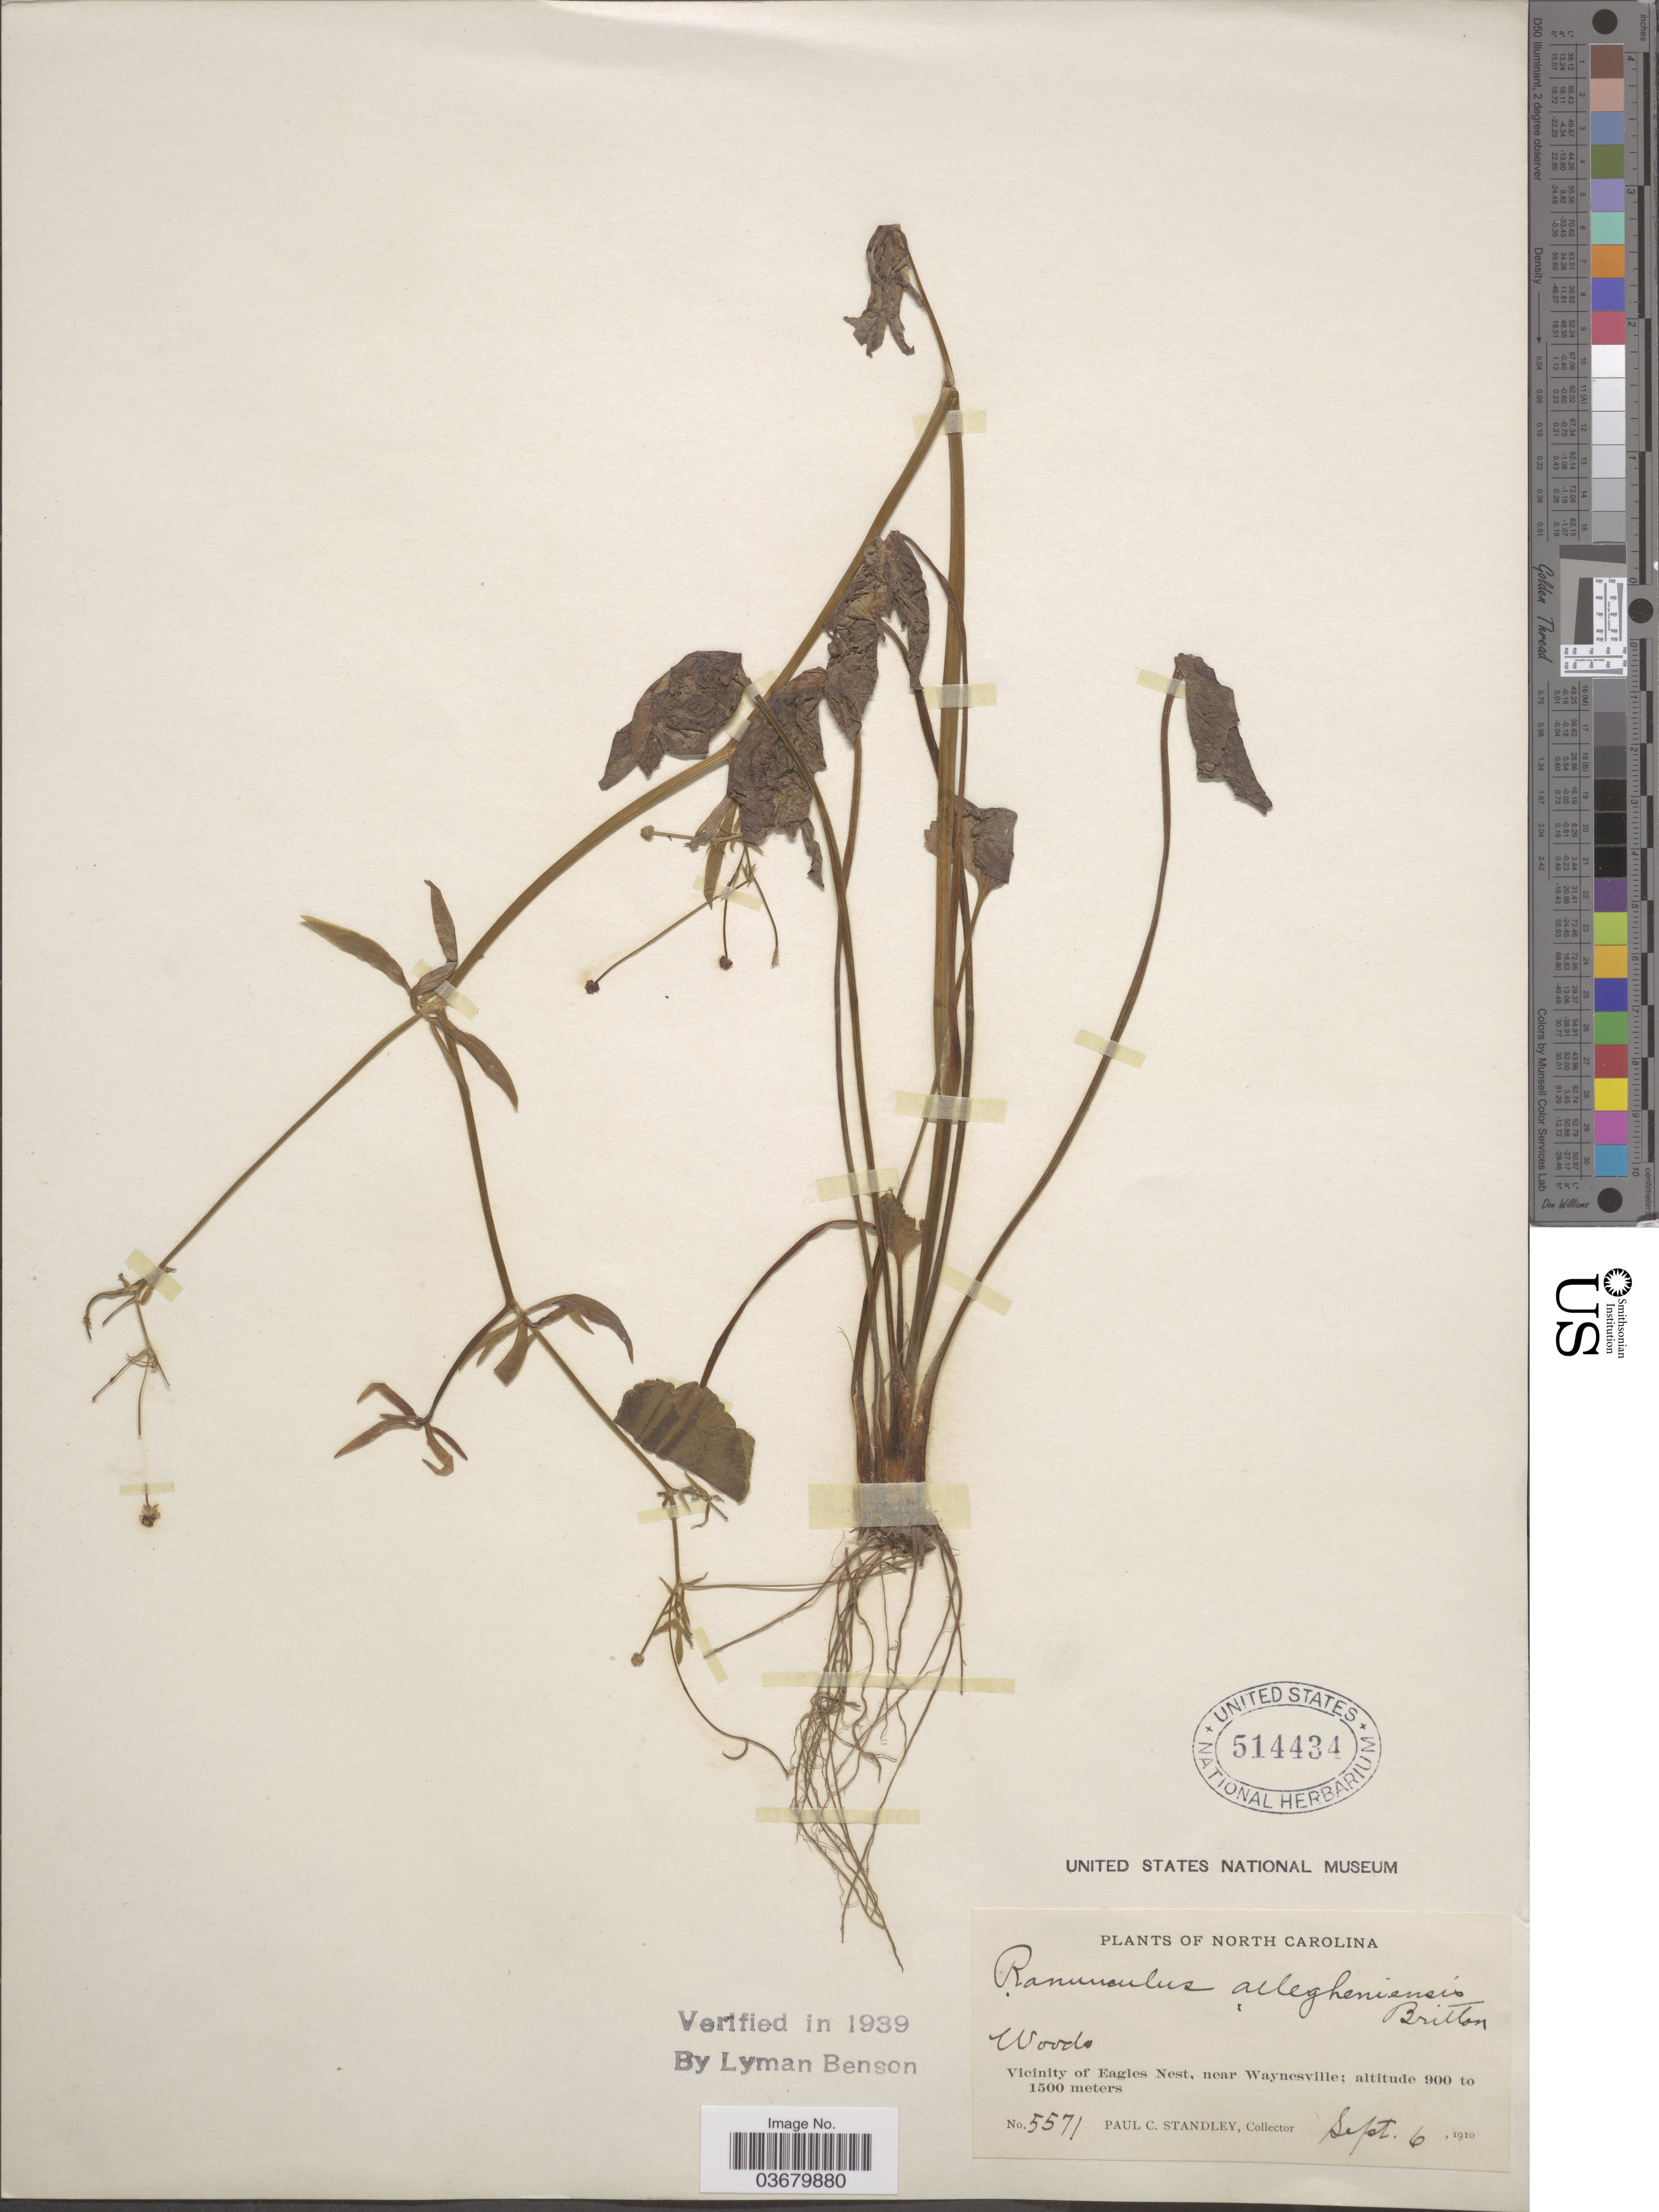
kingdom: Plantae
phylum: Tracheophyta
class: Magnoliopsida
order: Ranunculales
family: Ranunculaceae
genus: Ranunculus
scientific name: Ranunculus allegheniensis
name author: Britton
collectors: P. C. Standley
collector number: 5571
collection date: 1910-09-06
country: United States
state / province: North Carolina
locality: Vicinity of Eagles Nest, near Waynesville.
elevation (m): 900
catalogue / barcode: US 514434